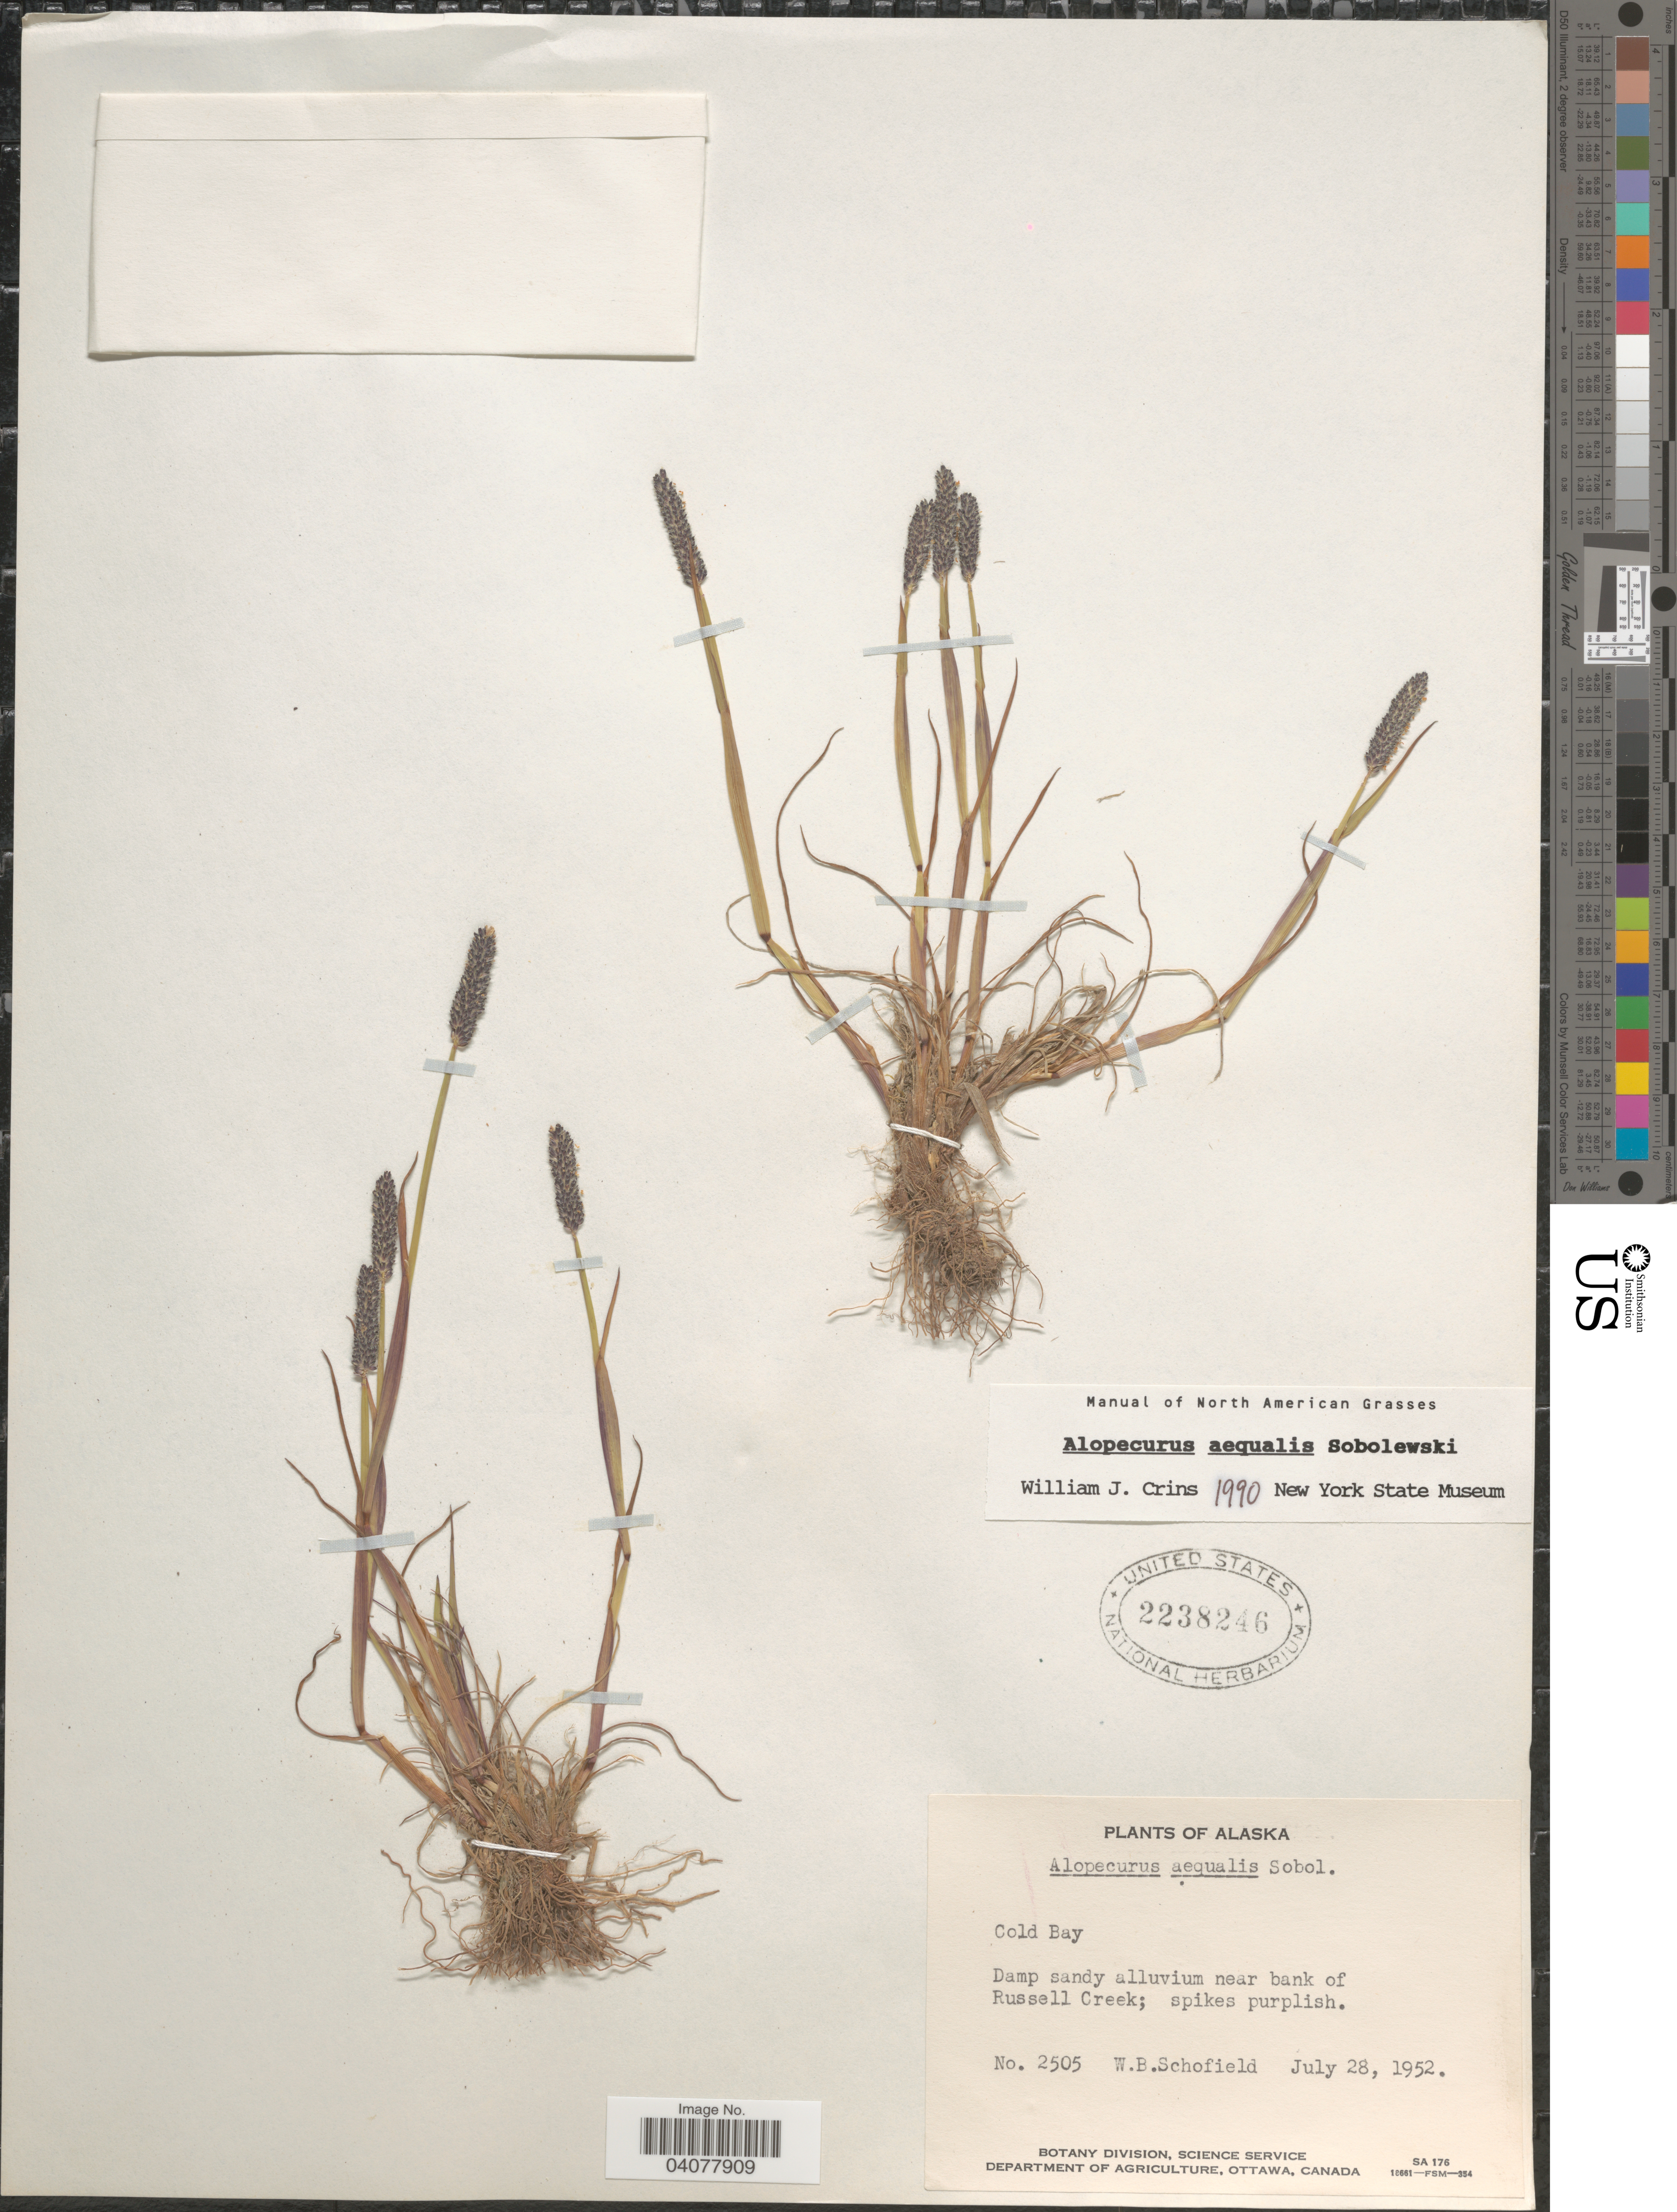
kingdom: Plantae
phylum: Tracheophyta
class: Liliopsida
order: Poales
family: Poaceae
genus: Alopecurus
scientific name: Alopecurus aequalis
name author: Sobol.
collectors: W. Schofield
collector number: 2505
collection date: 1952-07-28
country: United States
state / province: Alaska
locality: Cold Bay. Damp sandy alluvium near bank of Russell Creek.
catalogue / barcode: US 2238246